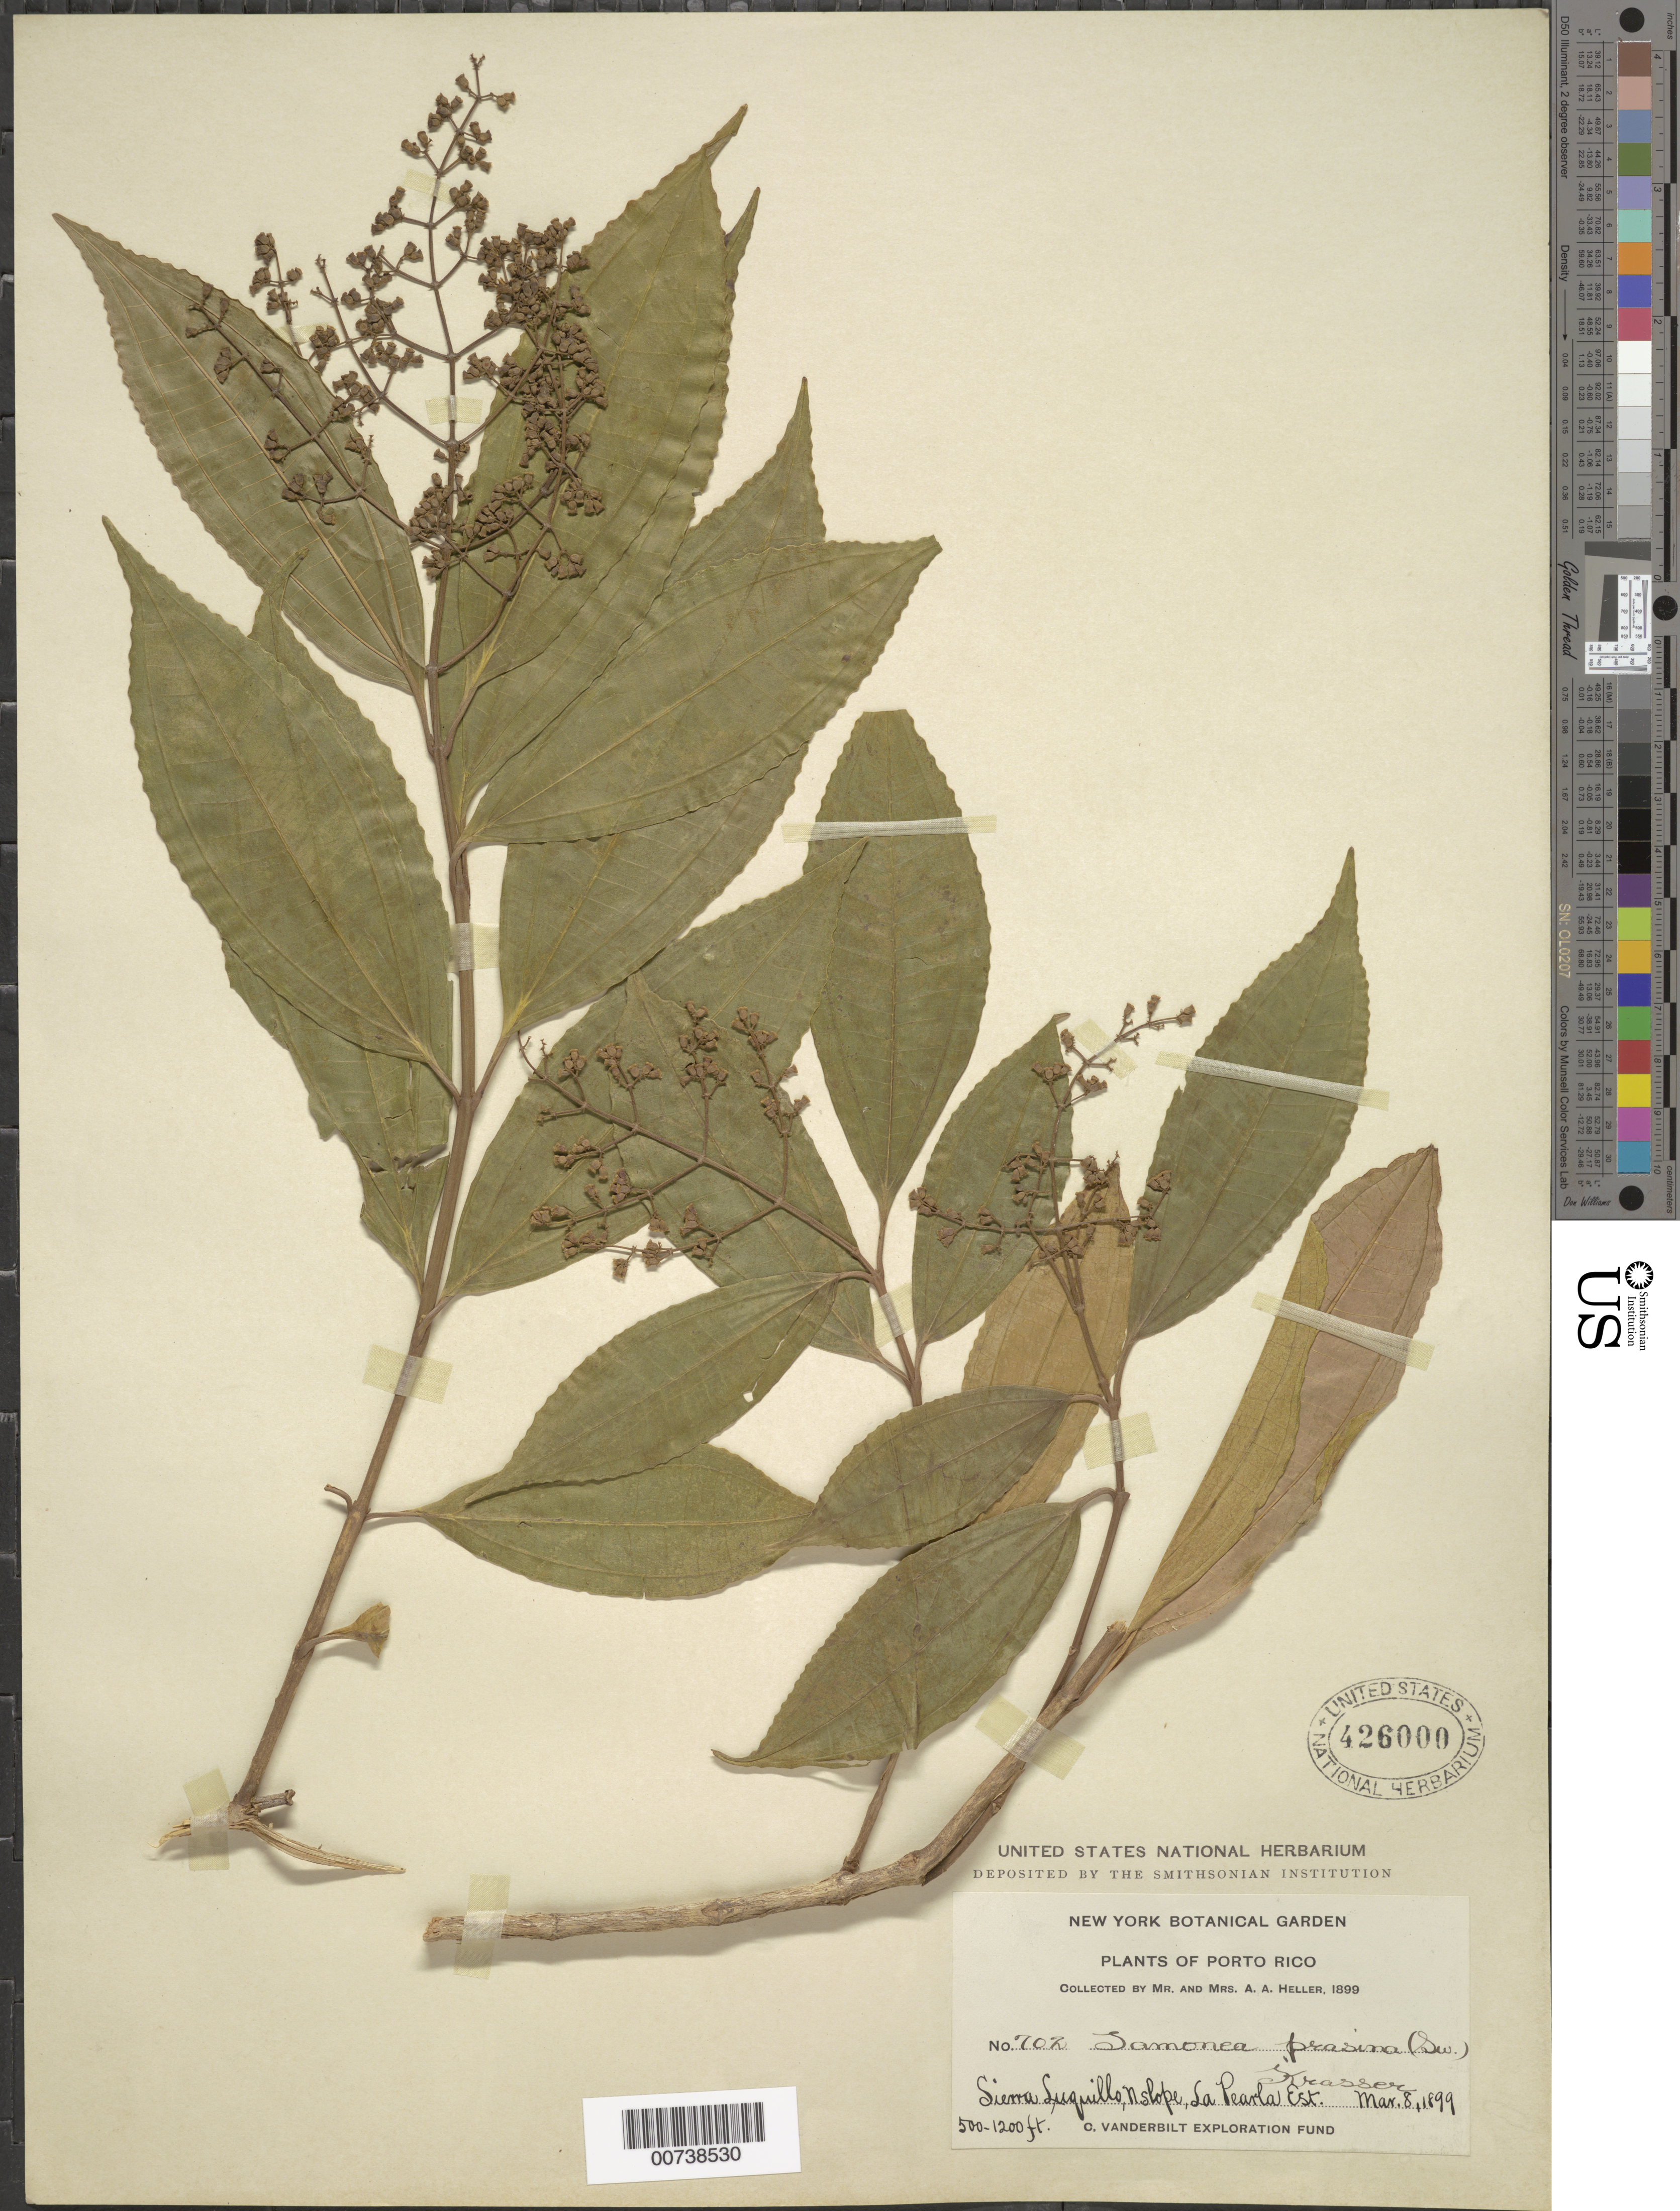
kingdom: Plantae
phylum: Tracheophyta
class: Magnoliopsida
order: Myrtales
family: Melastomataceae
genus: Miconia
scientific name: Miconia prasina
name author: (Sw.) DC.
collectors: A. A. Heller & E. G. Heller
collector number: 702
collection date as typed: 08 Mar 1899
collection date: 1899-03-08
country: Puerto Rico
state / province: Luquillo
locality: Sierra de Luquillo, North Slope, La Pearla Est.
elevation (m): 152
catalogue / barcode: US 426000